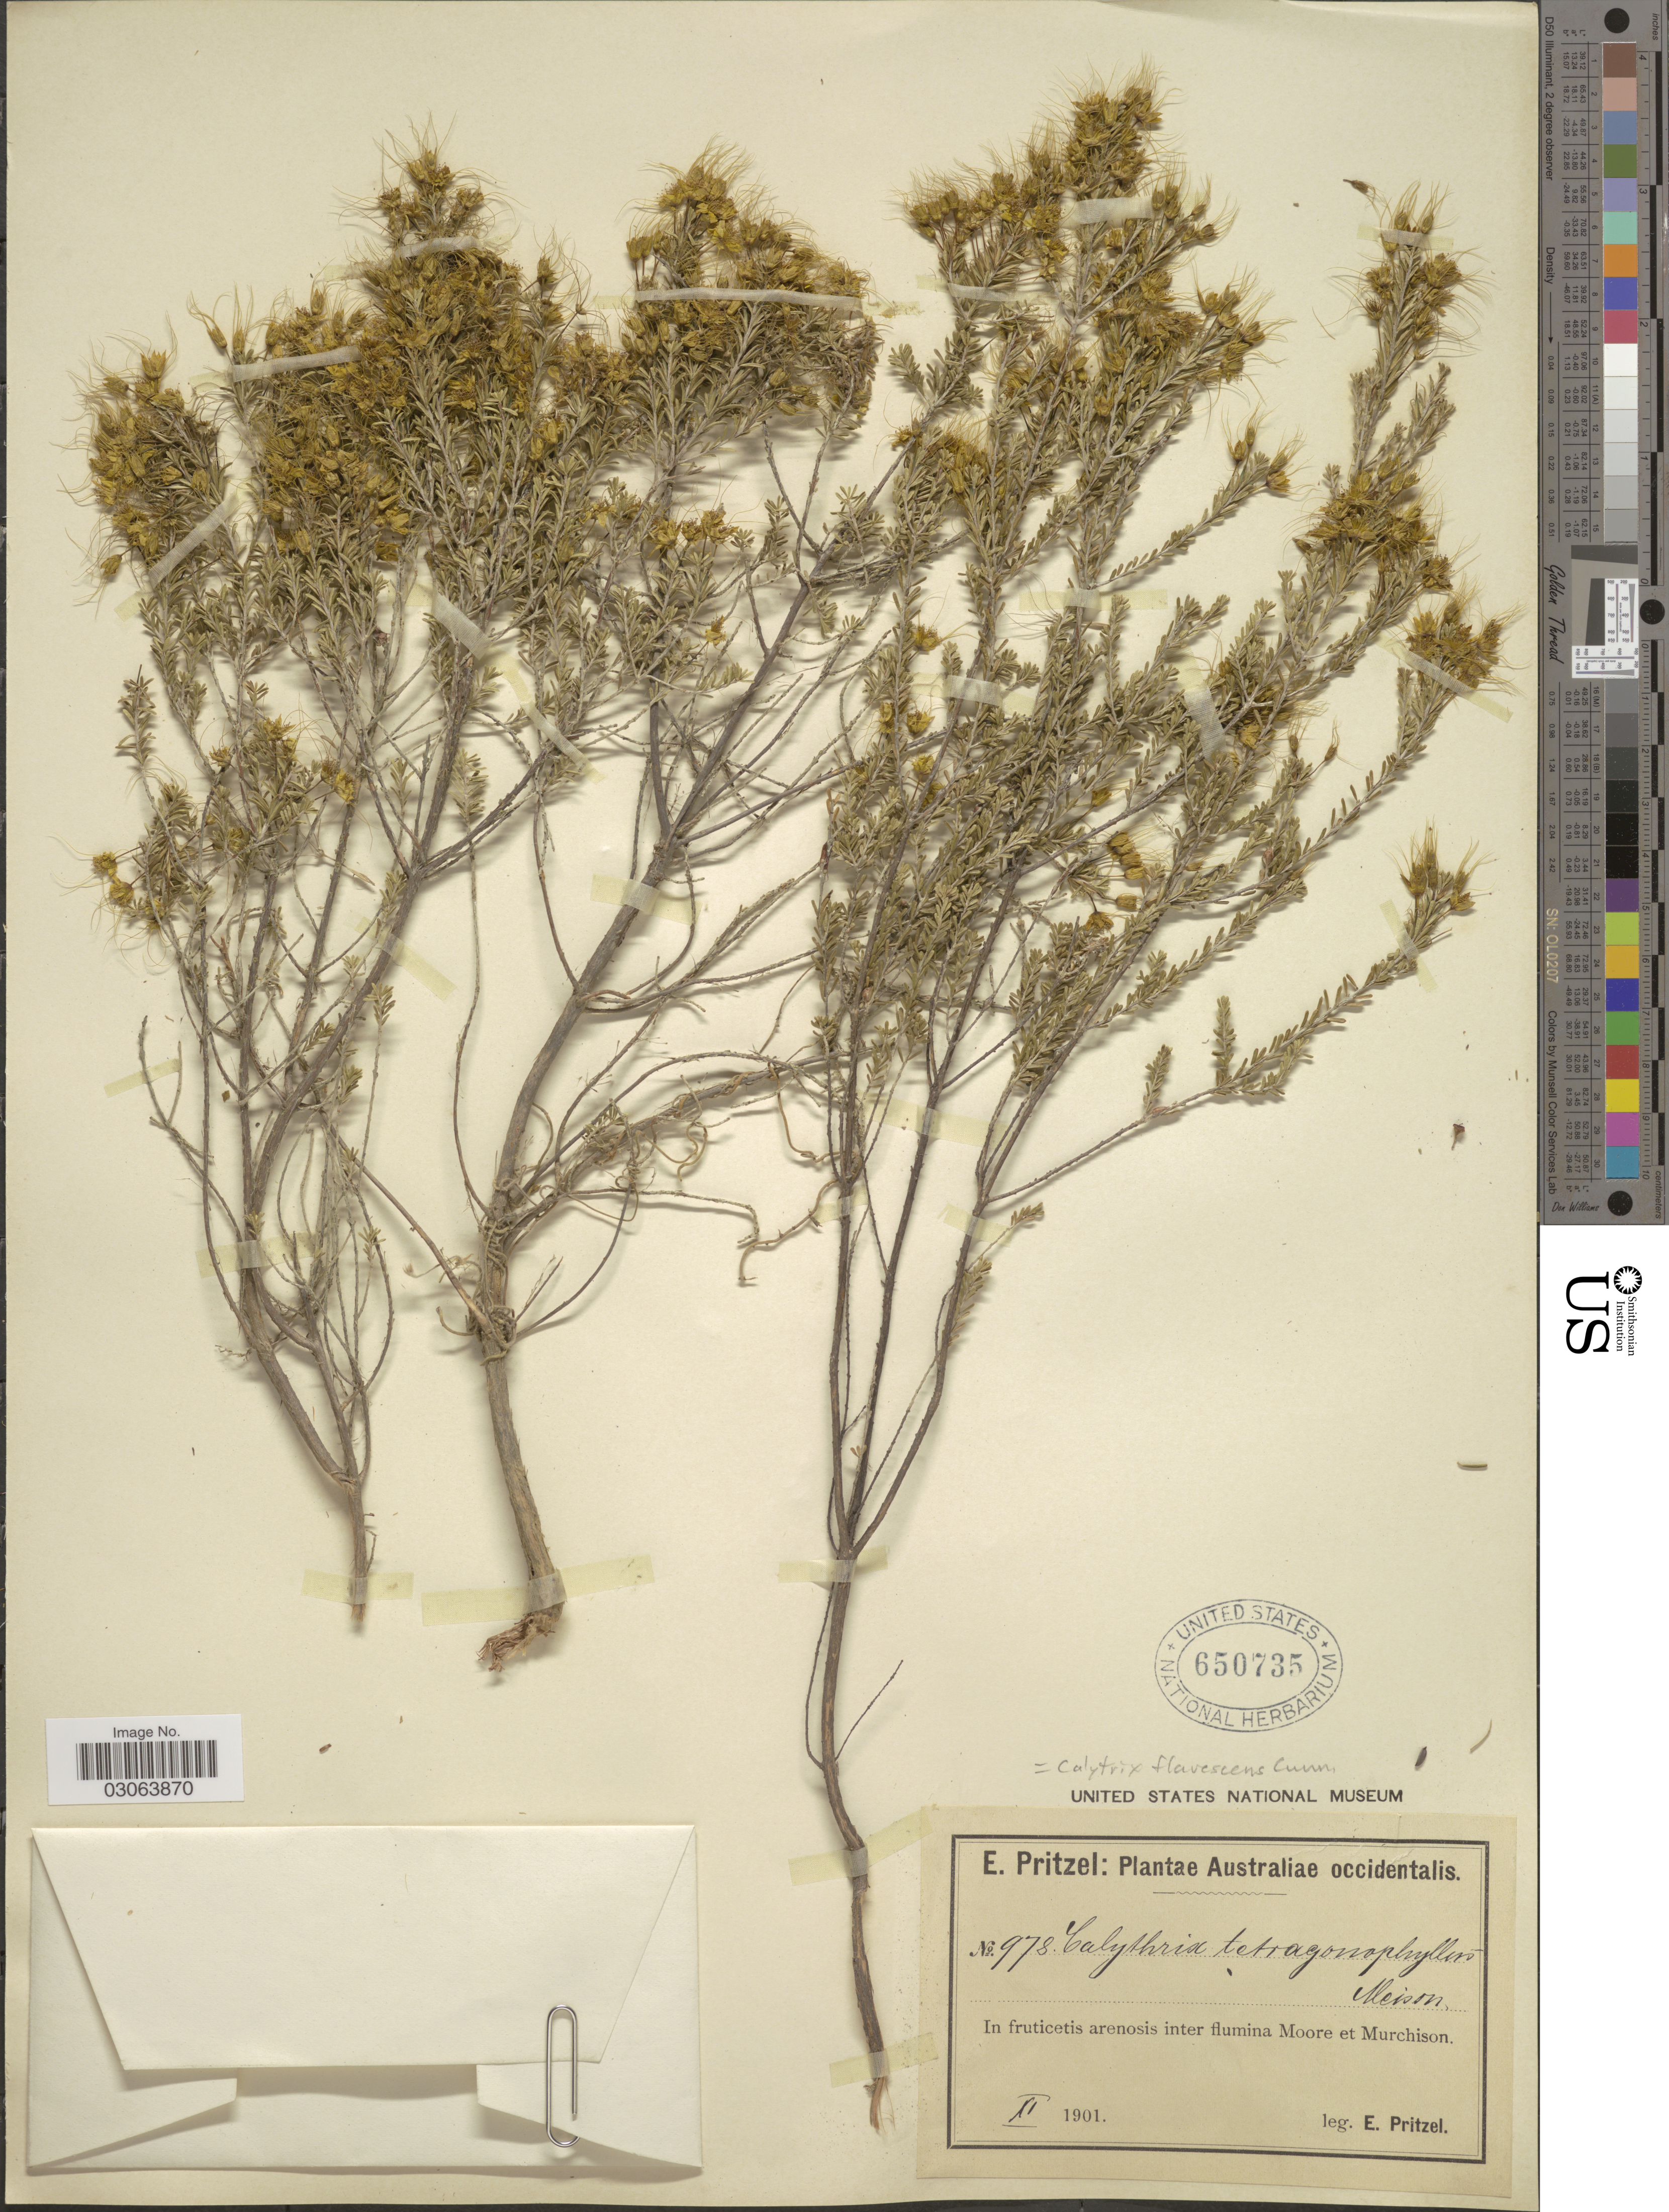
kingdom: Plantae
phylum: Tracheophyta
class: Magnoliopsida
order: Myrtales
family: Myrtaceae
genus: Calytrix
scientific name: Calytrix flavescens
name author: A. Cunn.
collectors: E. G. Pritzel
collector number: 978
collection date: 1901-11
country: Australia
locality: Australiae occidentalis. In fruticetis arenosis inter flumina Moore et Murchison.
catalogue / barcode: US 650735